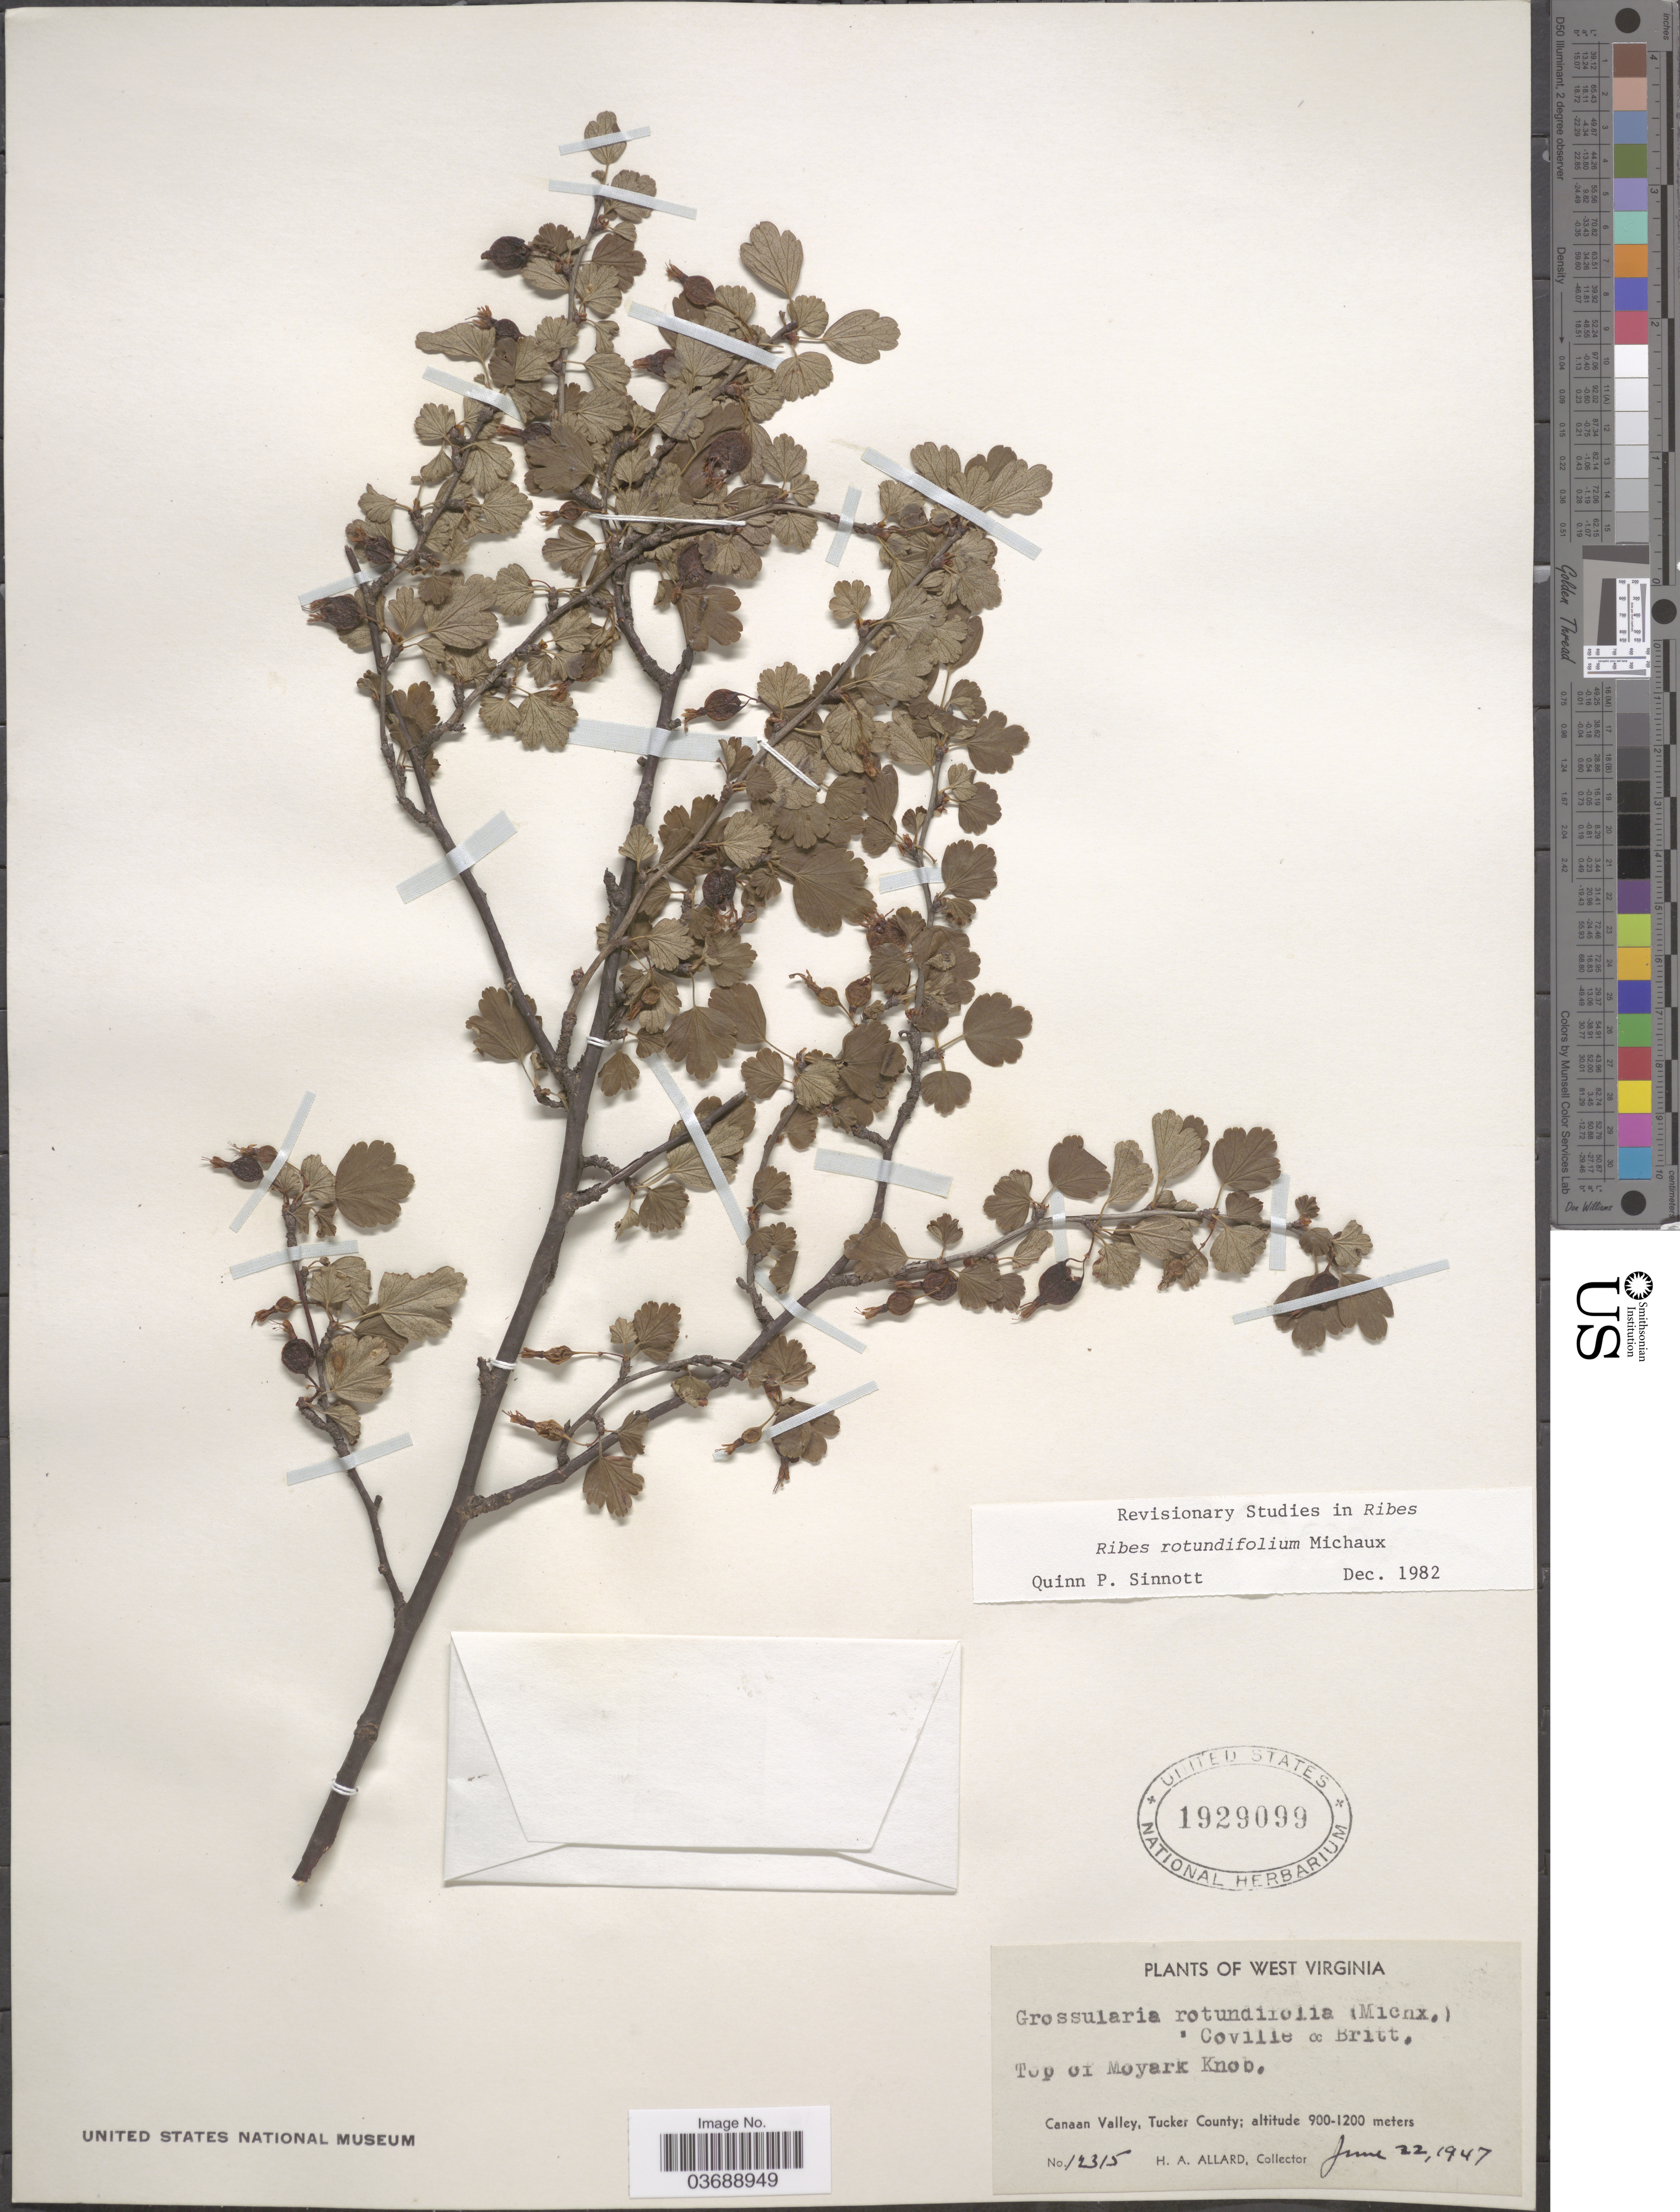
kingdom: Plantae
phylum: Tracheophyta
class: Magnoliopsida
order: Saxifragales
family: Grossulariaceae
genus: Ribes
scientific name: Ribes rotundifolium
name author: Michx.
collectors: H. A. Allard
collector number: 12315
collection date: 1947-06-22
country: United States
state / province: West Virginia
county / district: Tucker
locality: Top of Moyark Knob. Canaan Valley, Tucker County.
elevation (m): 900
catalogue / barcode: US 1929099